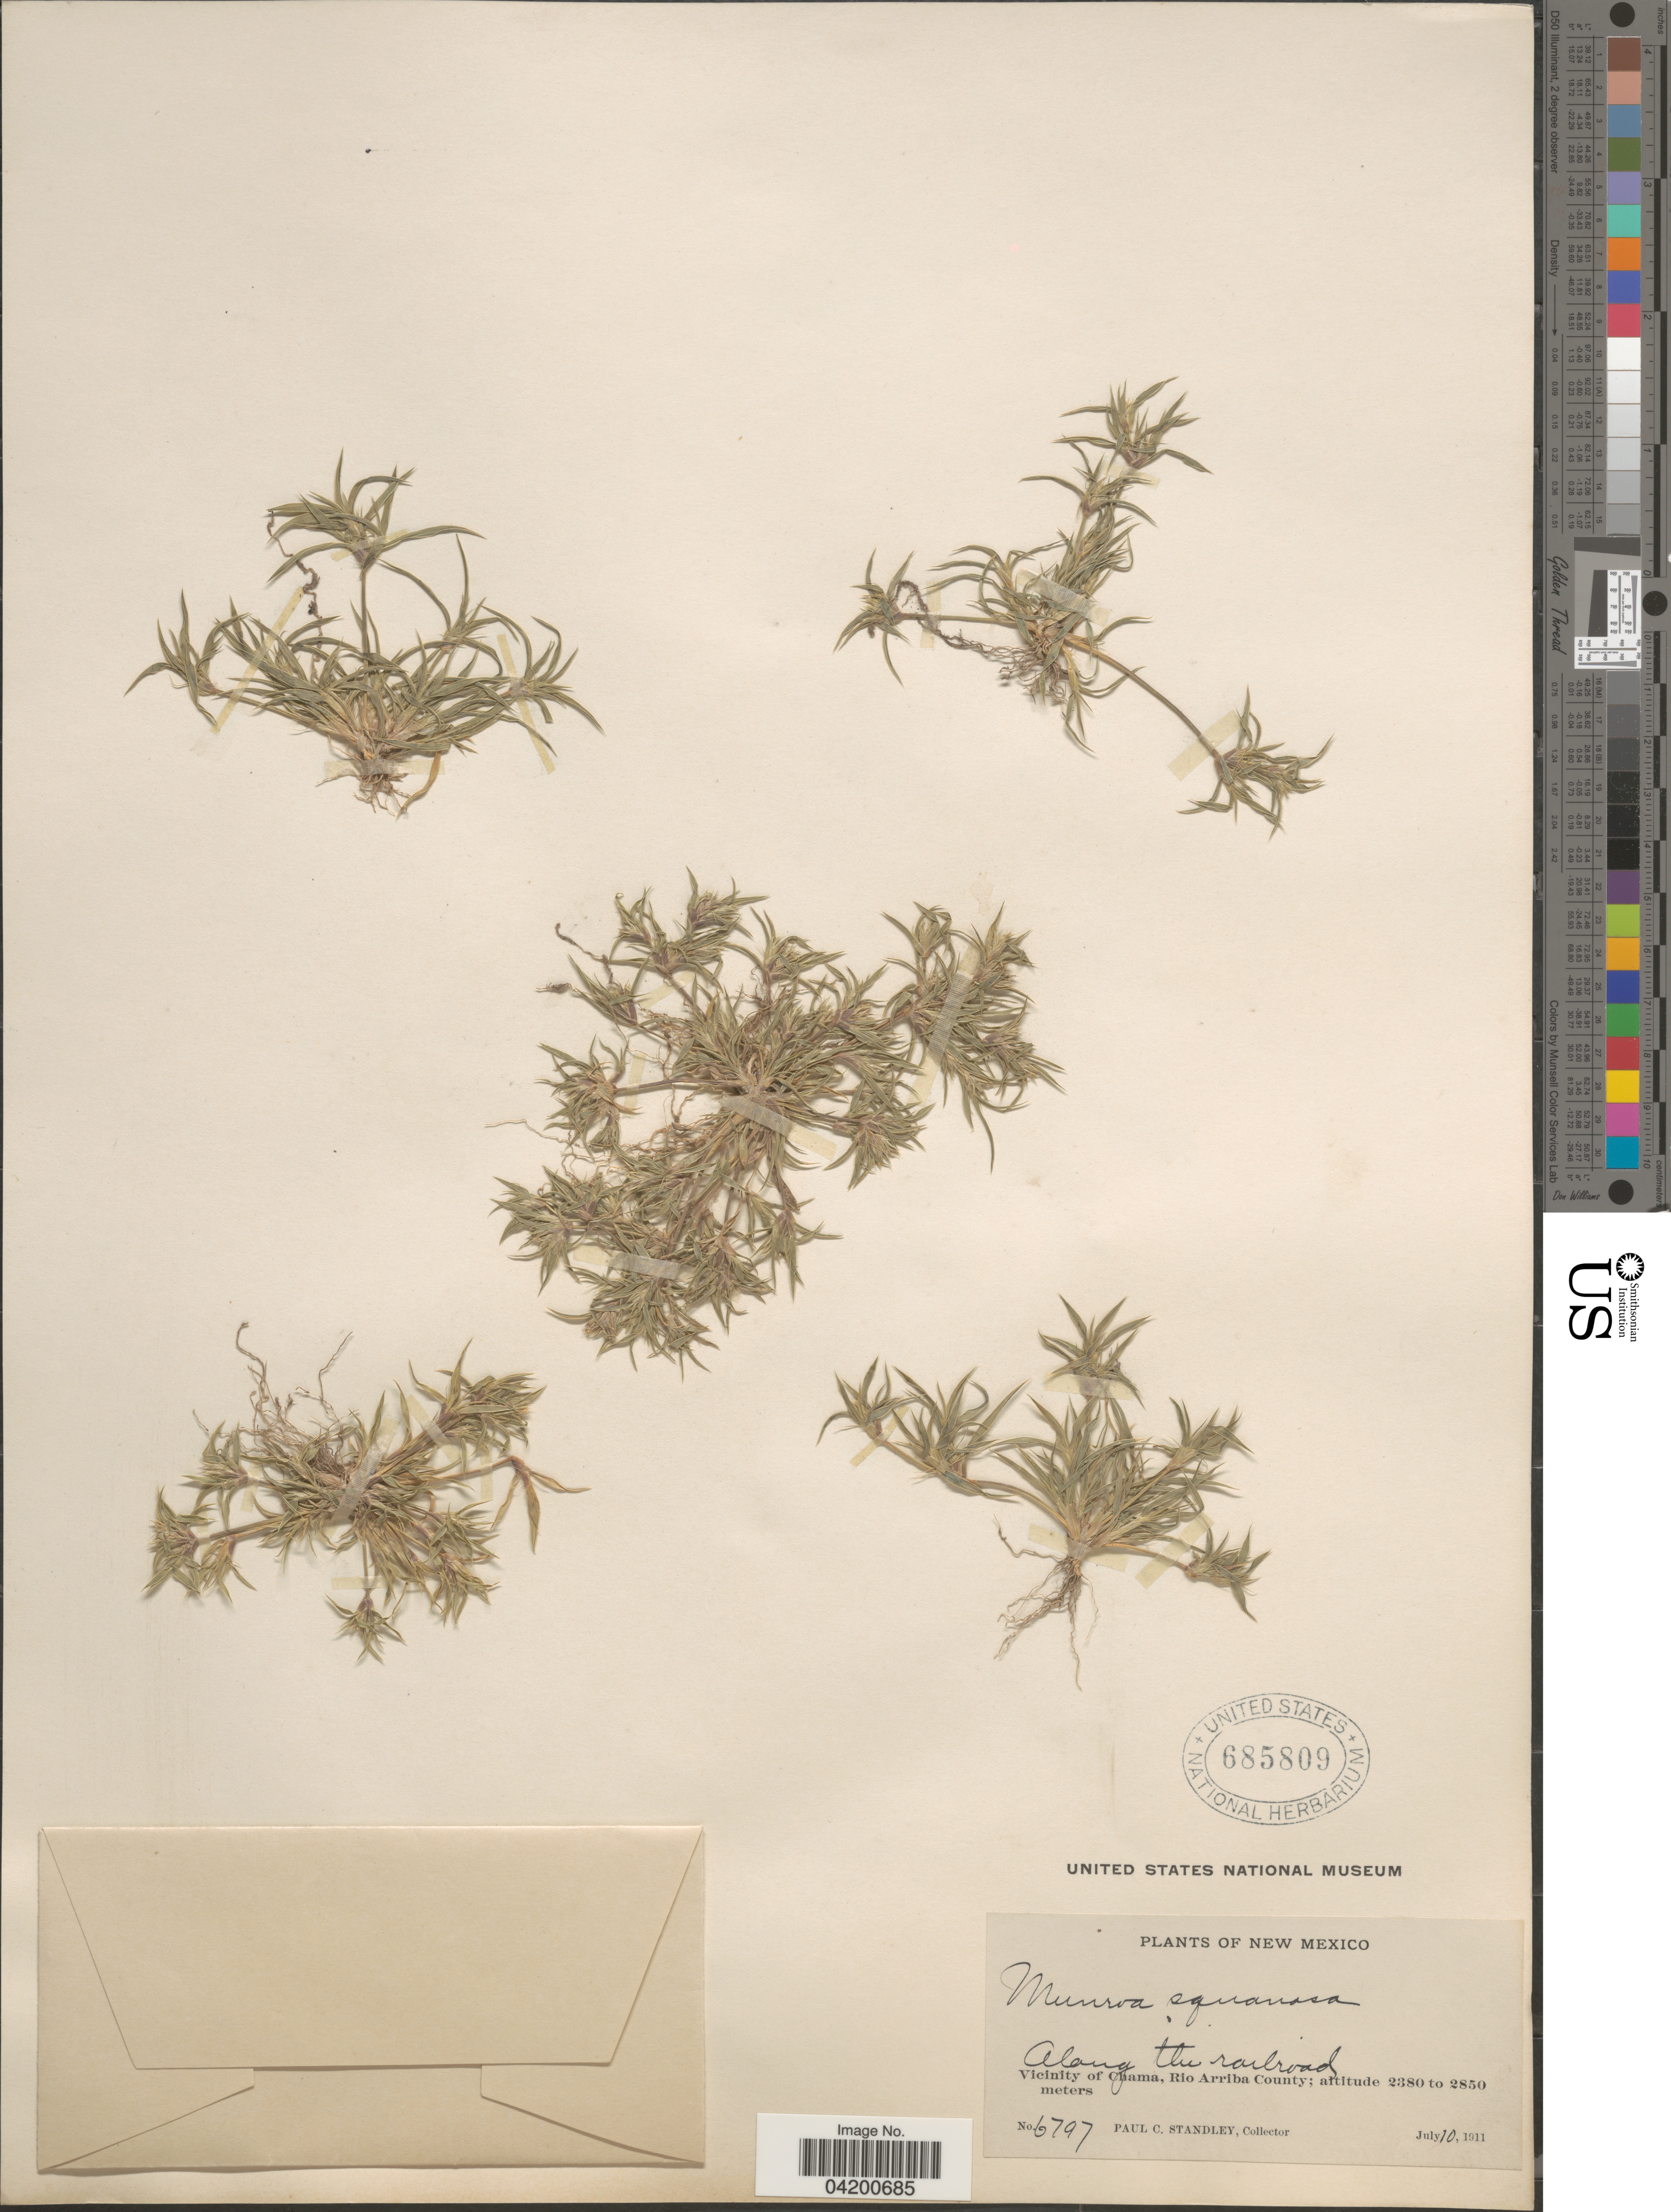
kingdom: Plantae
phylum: Tracheophyta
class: Liliopsida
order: Poales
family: Poaceae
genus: Munroa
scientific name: Munroa squarrosa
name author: (Nutt.) Torr.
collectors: P. C. Standley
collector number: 6797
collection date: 1911-07-10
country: United States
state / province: New Mexico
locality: Along the railroad. Vicinity of Chama, Rio Arriba County.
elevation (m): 2380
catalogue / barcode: US 685809